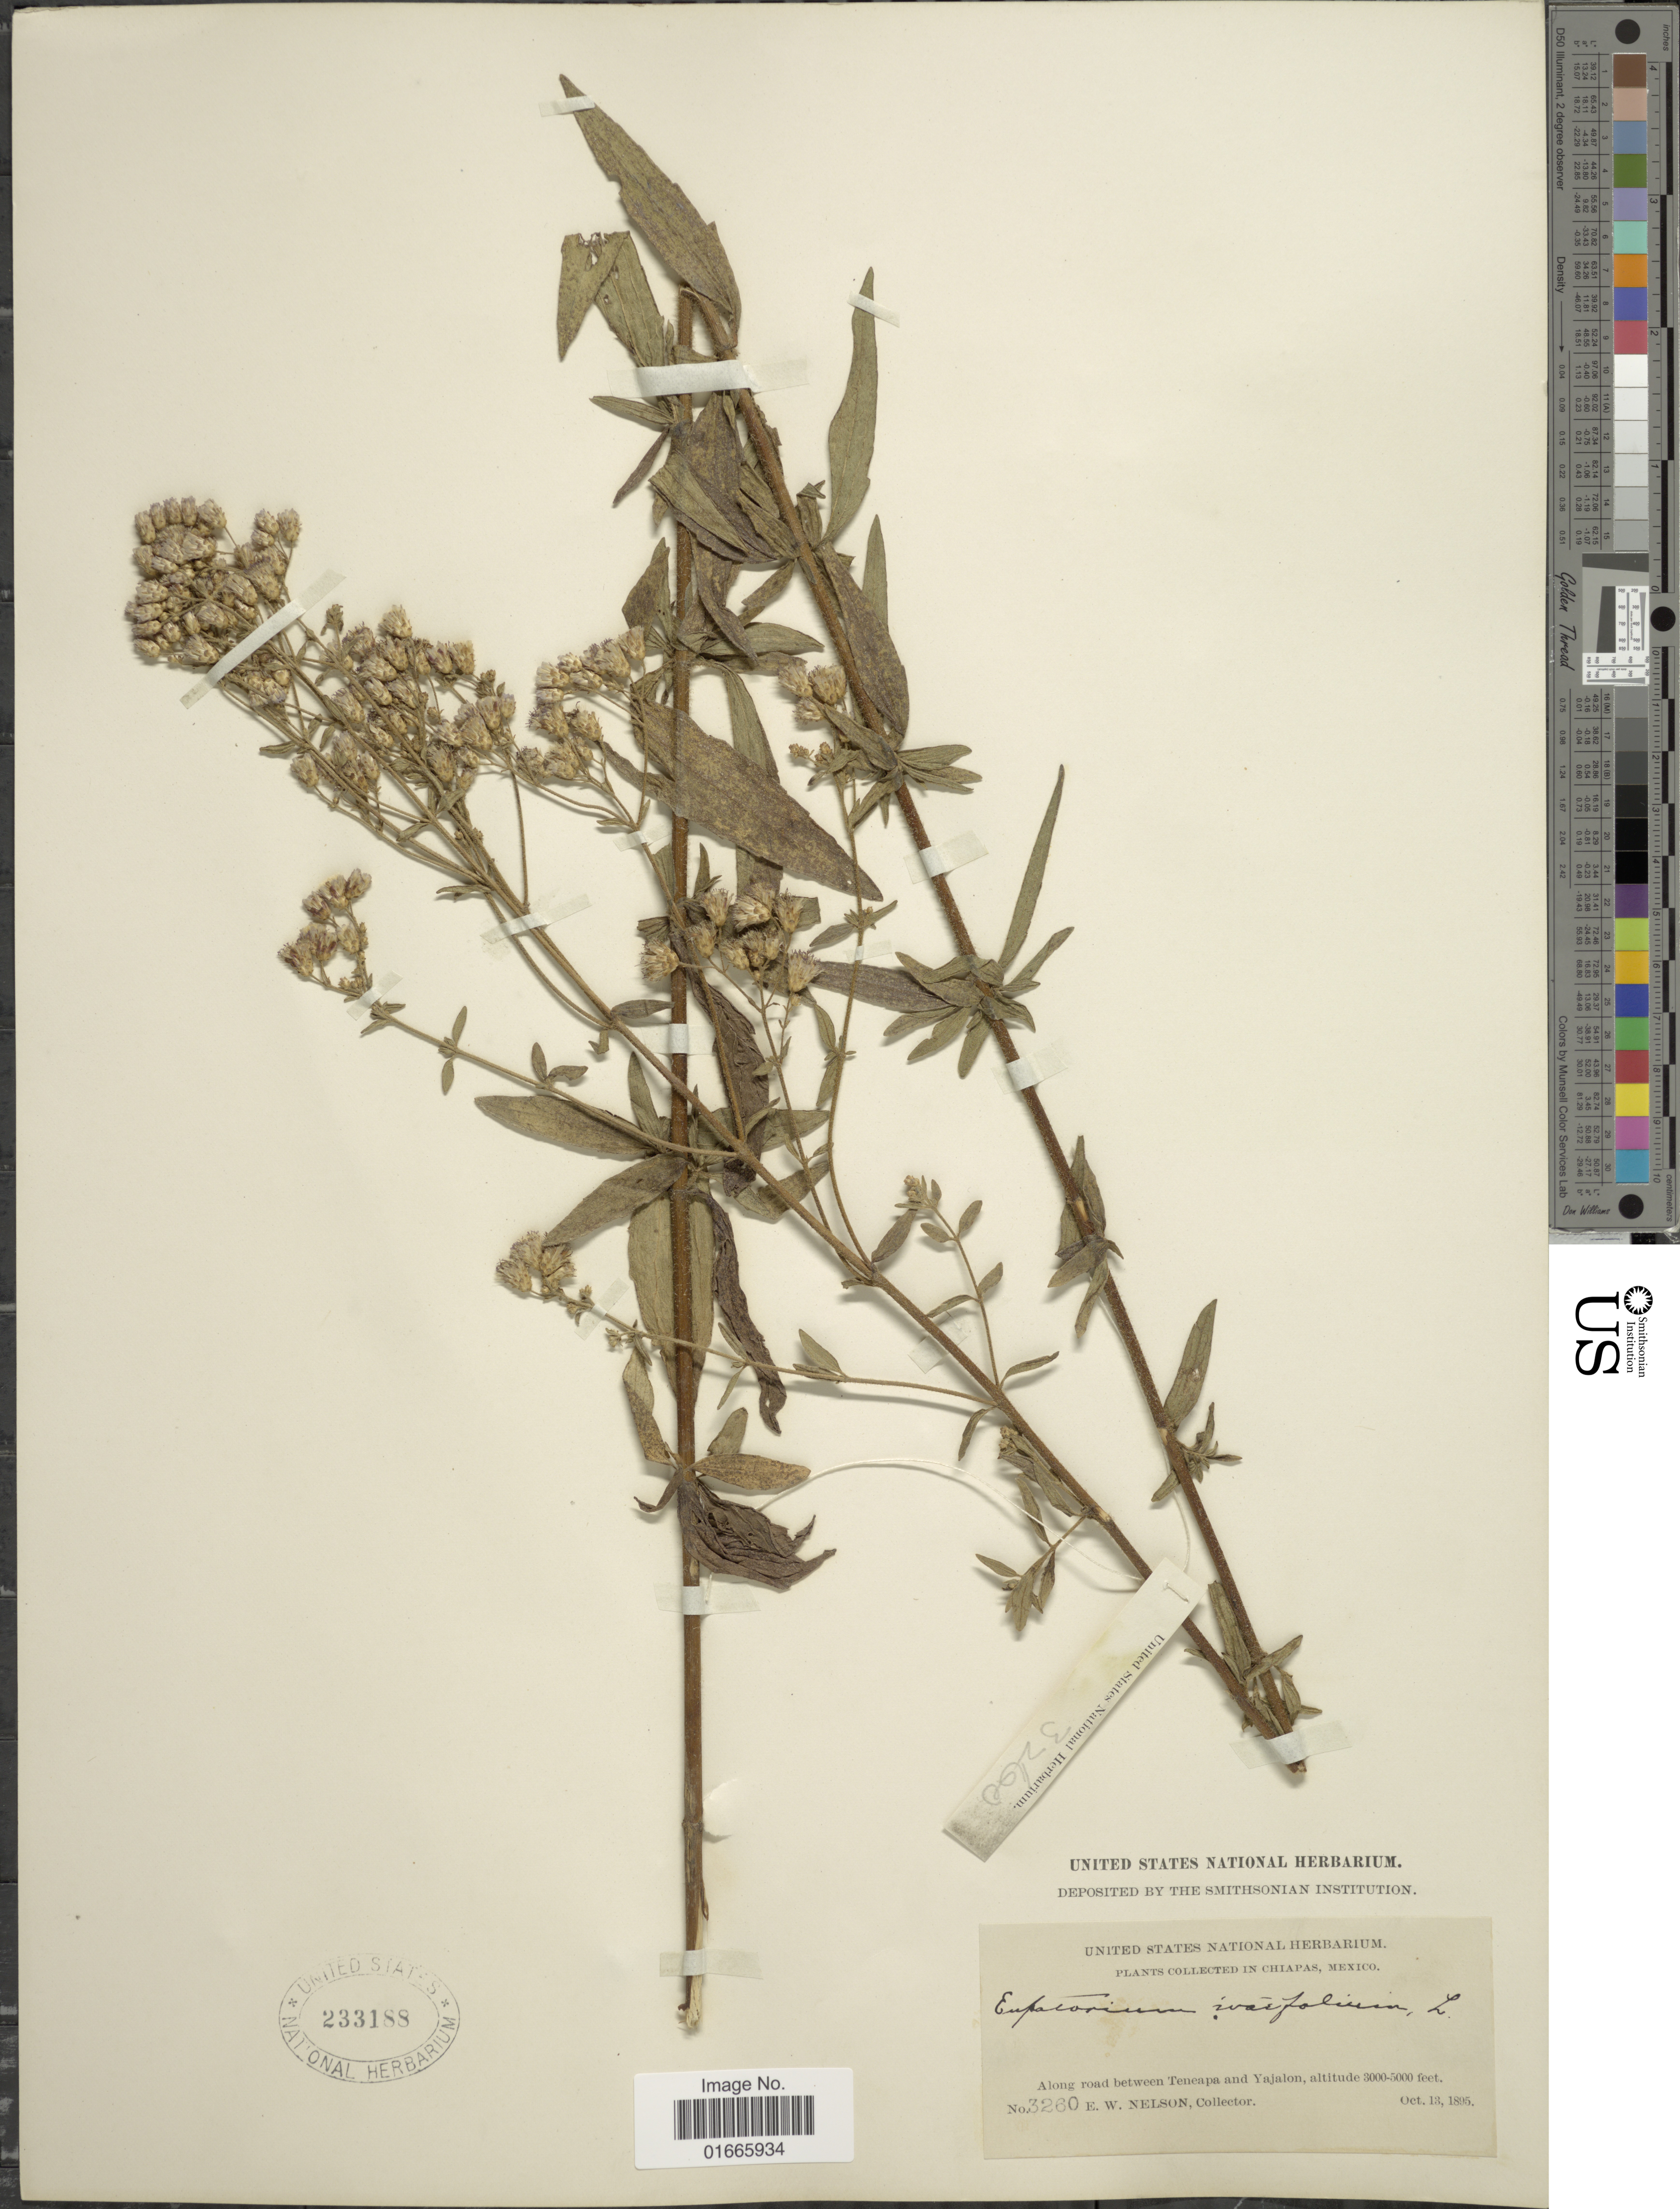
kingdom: Plantae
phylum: Tracheophyta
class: Magnoliopsida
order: Asterales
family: Asteraceae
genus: Chromolaena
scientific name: Chromolaena ivaefolia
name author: (L.) R.M. King & H. Rob.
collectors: E. W. Nelson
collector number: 3260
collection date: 1895-10-13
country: Mexico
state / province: Chiapas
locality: Along road between Teneapa and Yajalon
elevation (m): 914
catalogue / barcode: US 233188